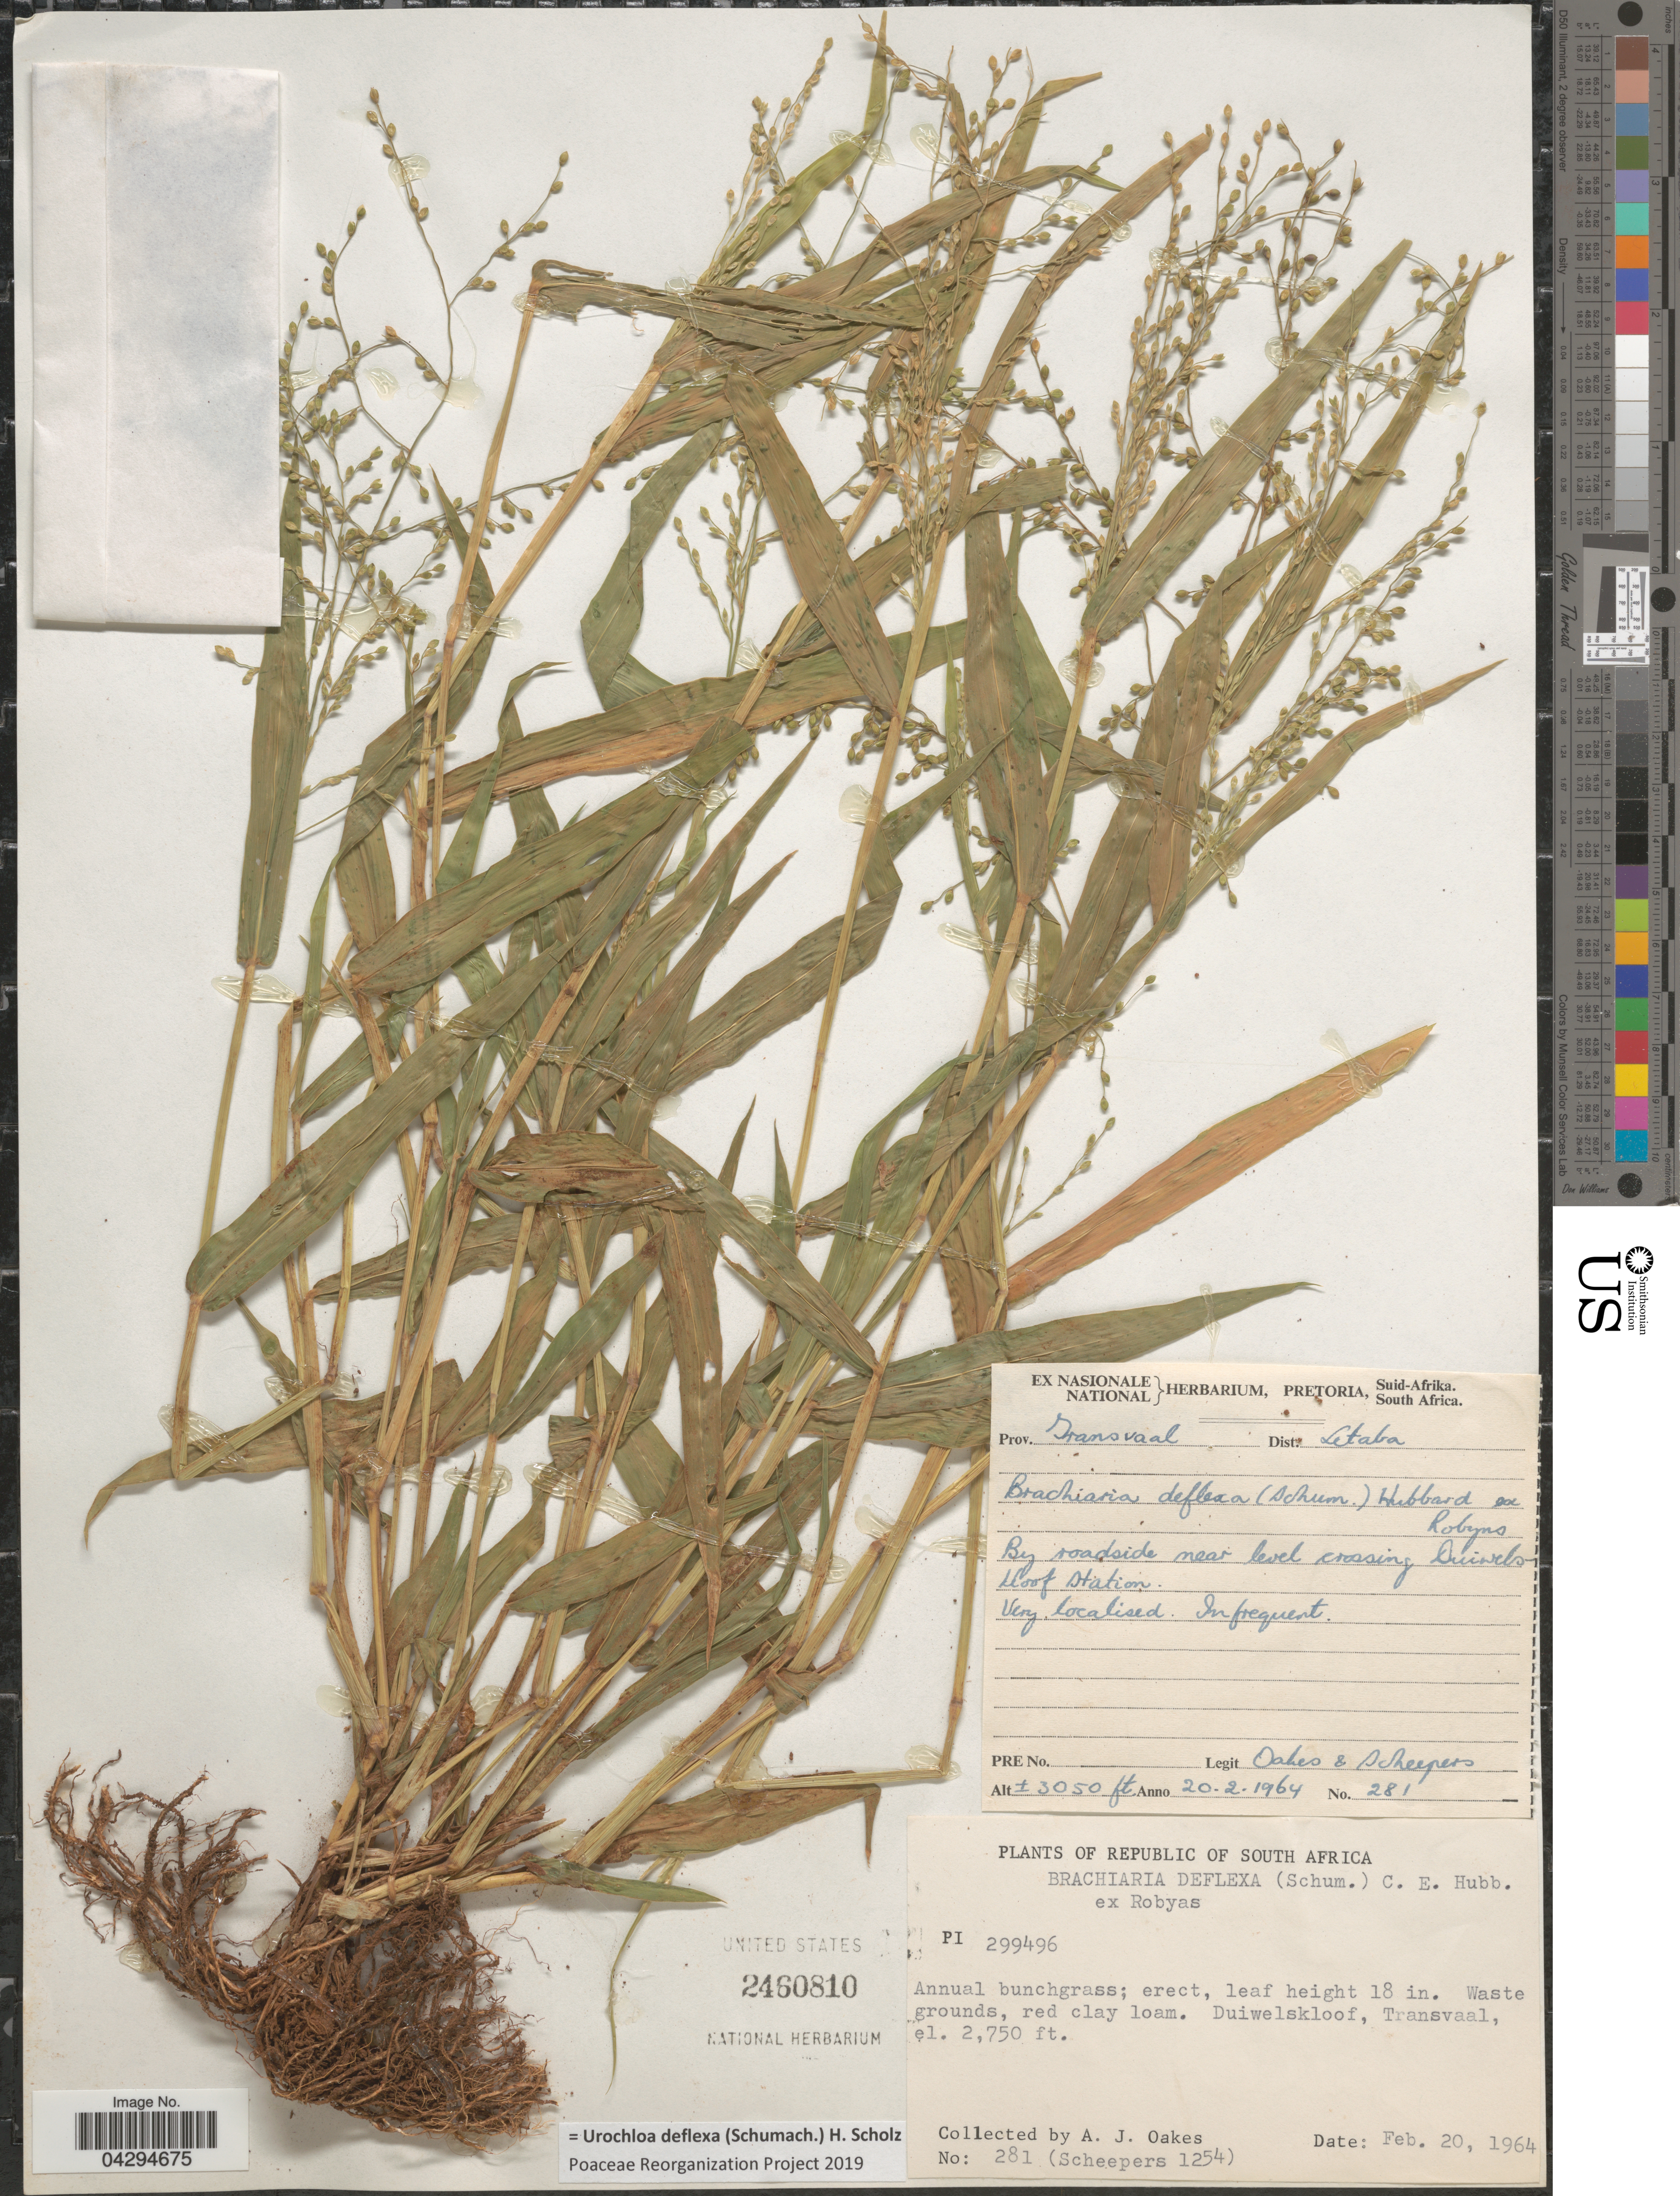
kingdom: Plantae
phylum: Tracheophyta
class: Liliopsida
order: Poales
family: Poaceae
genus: Urochloa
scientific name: Urochloa deflexa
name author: (Schumach.) H. Scholz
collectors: A. Oakes & J. Scheepers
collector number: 281/1254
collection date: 1964-02-20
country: South Africa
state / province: Limpopo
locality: Prov. Transvaal. Dist. Letaba. By roadside near level crossing Duivelskloof station.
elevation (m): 838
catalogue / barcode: US 2460810